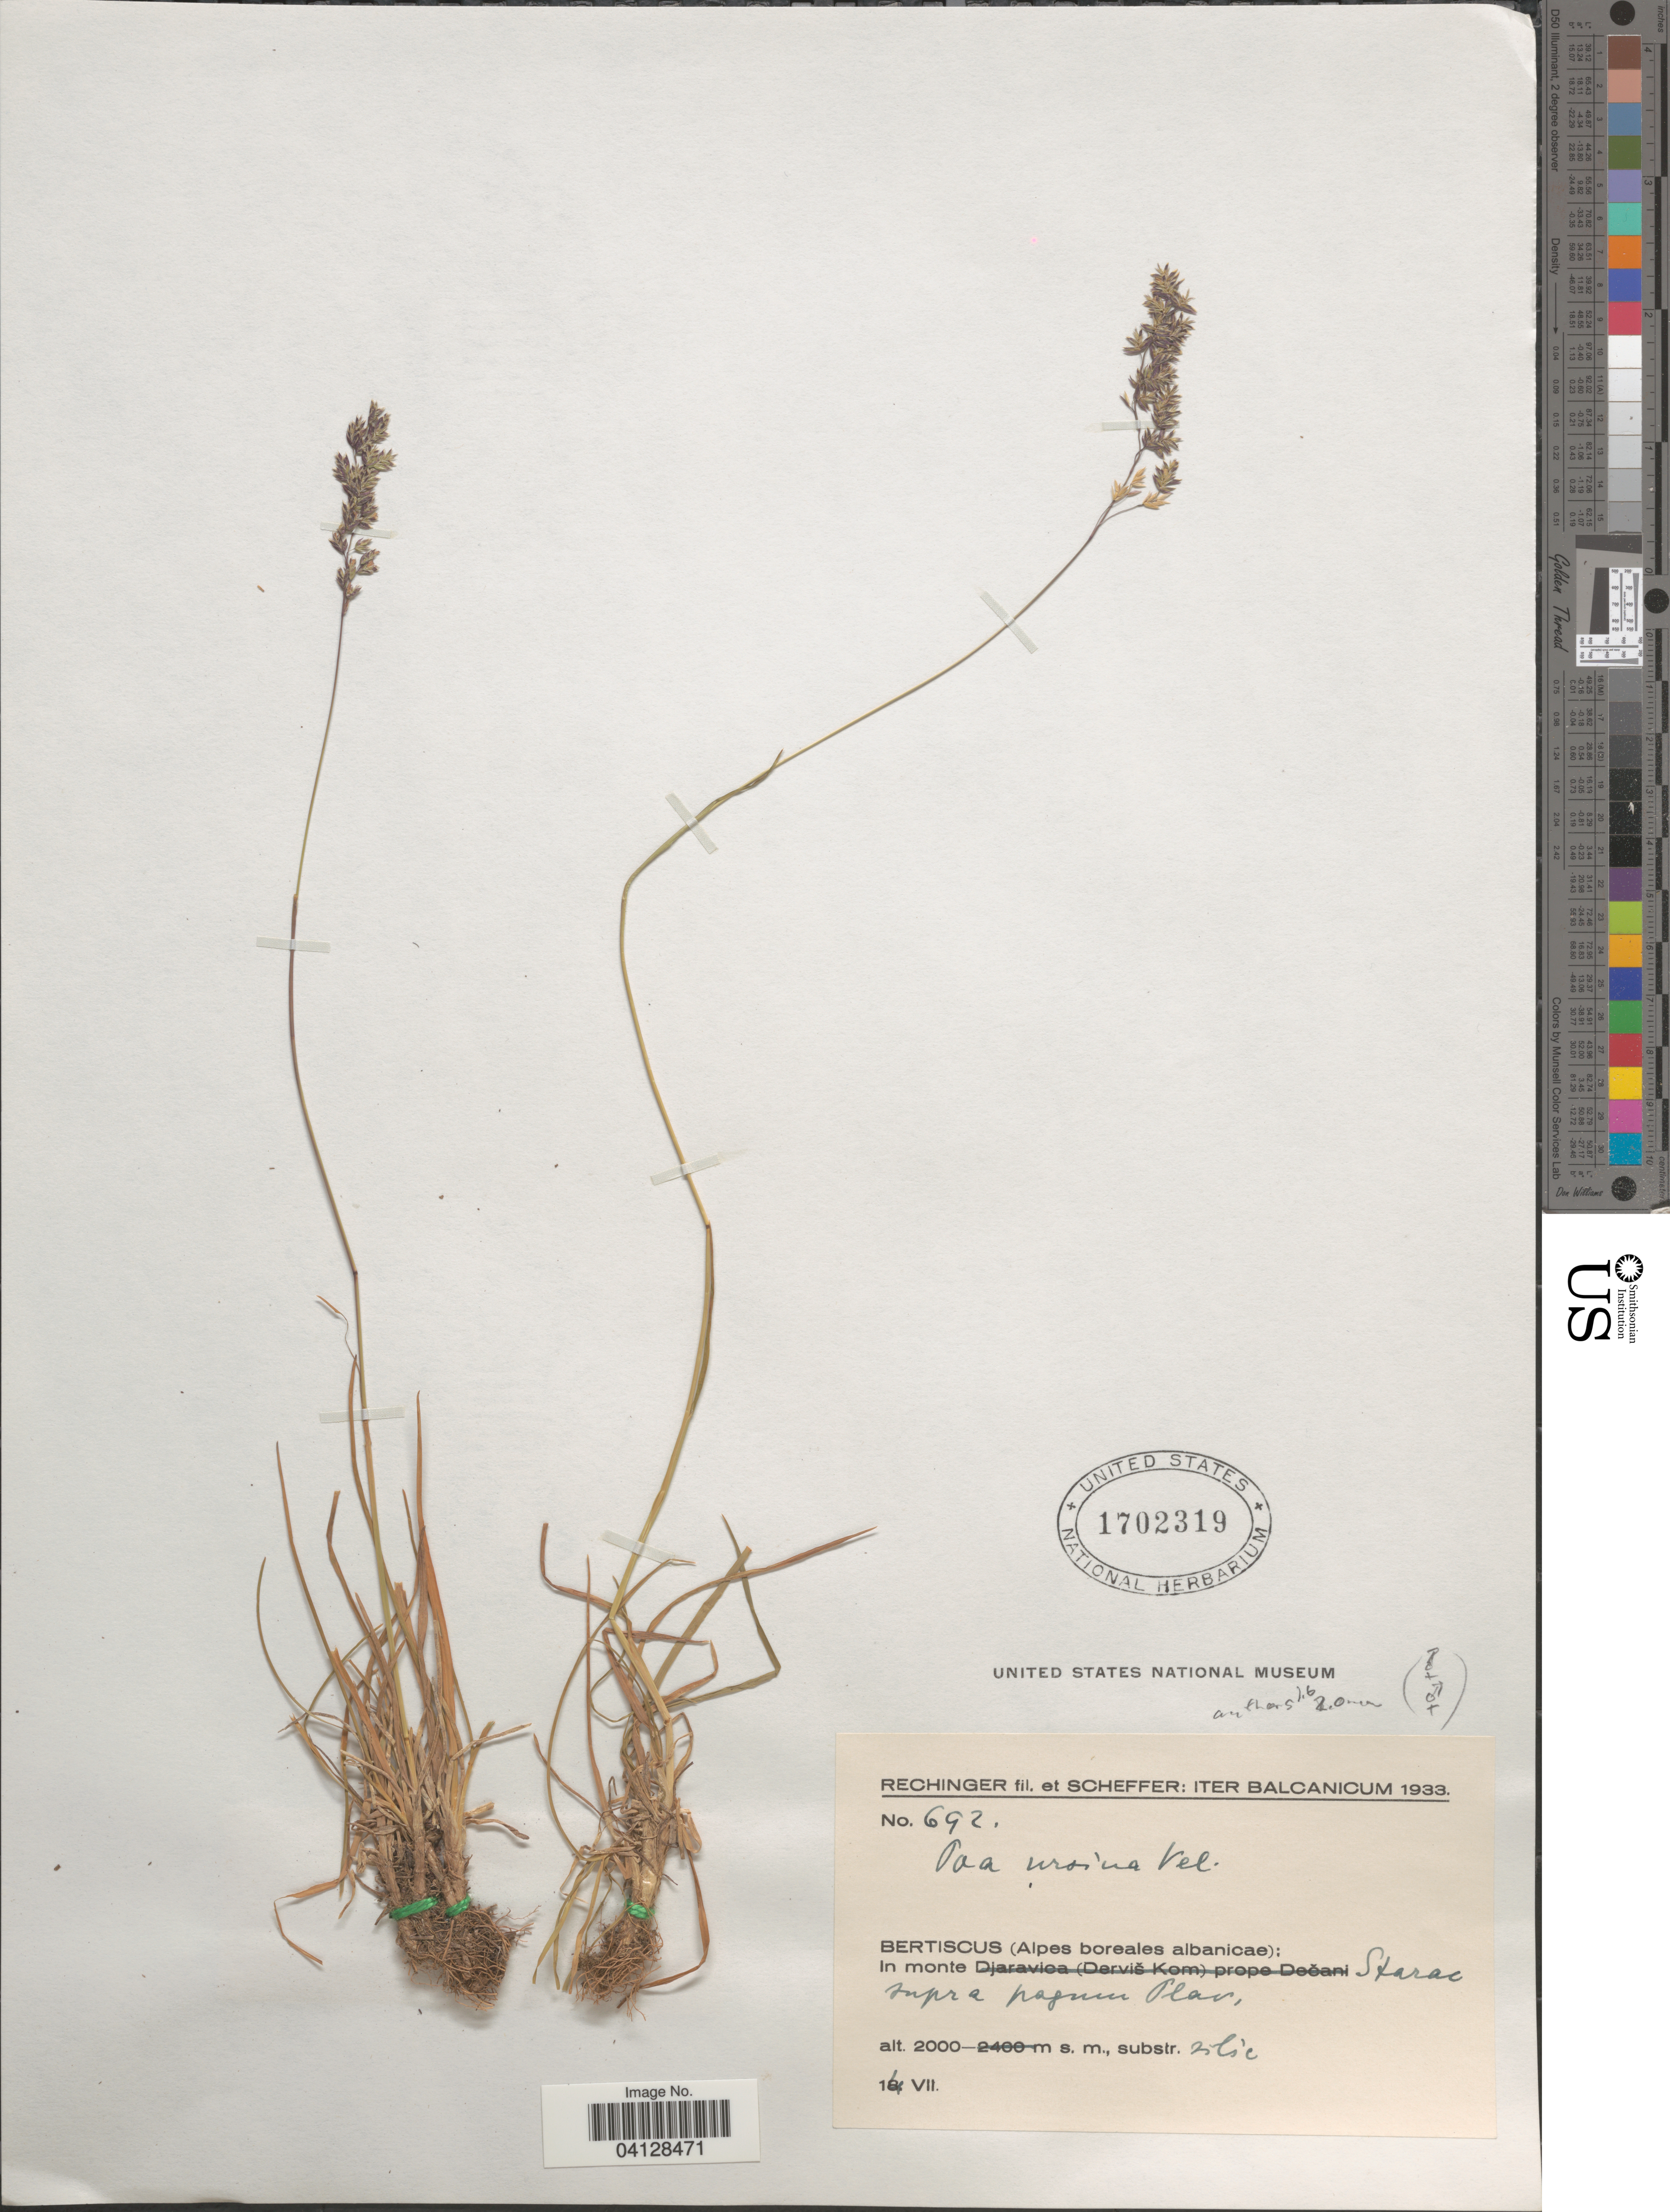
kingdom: Plantae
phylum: Tracheophyta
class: Liliopsida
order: Poales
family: Poaceae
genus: Poa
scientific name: Poa ursina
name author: Velen.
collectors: -- Rechinger & Scheffer, --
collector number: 692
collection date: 1933-07-14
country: Turkmenistan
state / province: Balkan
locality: Iter Balcanicum 1933. Bertiscus (Alpes boreales albanicae): In monte Starac supra pagum Plav.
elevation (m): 2000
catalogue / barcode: US 1702319